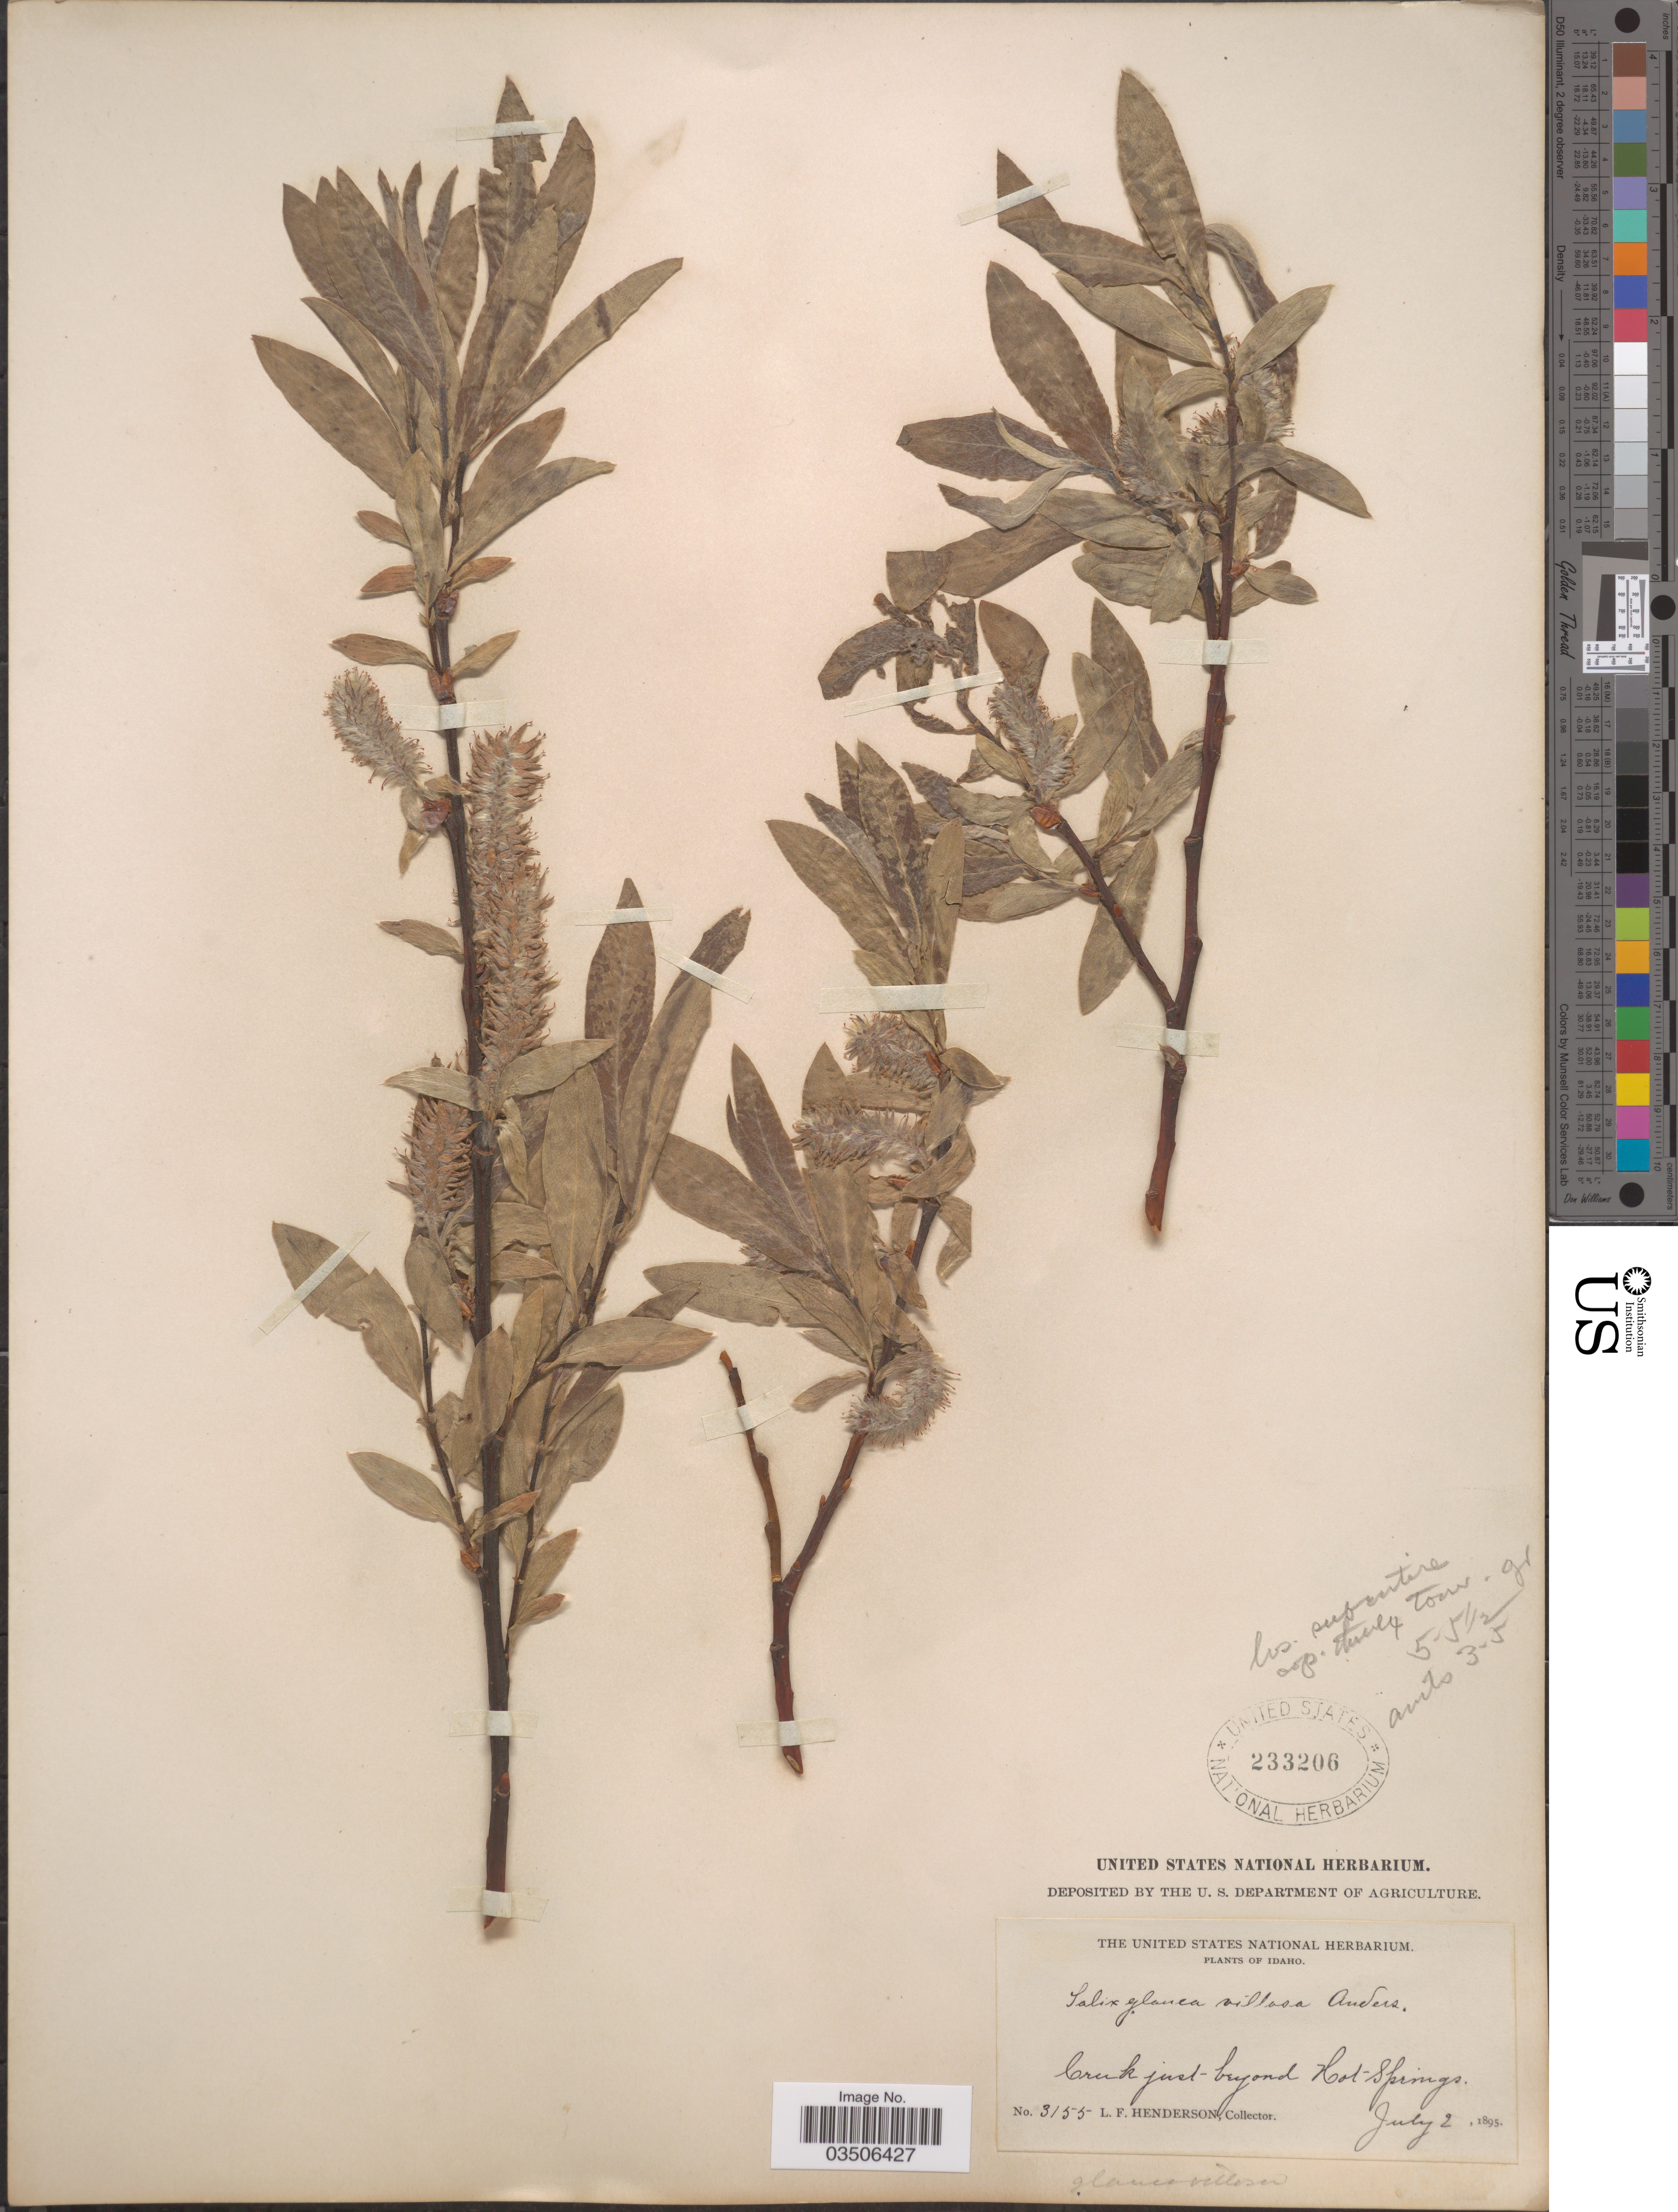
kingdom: Plantae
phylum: Tracheophyta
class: Magnoliopsida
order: Malpighiales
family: Salicaceae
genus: Salix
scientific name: Salix wolfii var. idahoensis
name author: C.R. Ball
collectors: L. Henderson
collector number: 3155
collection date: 1895-07-02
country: United States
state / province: Idaho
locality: Creek just-beyond Hot Springs.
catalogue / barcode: US 233206